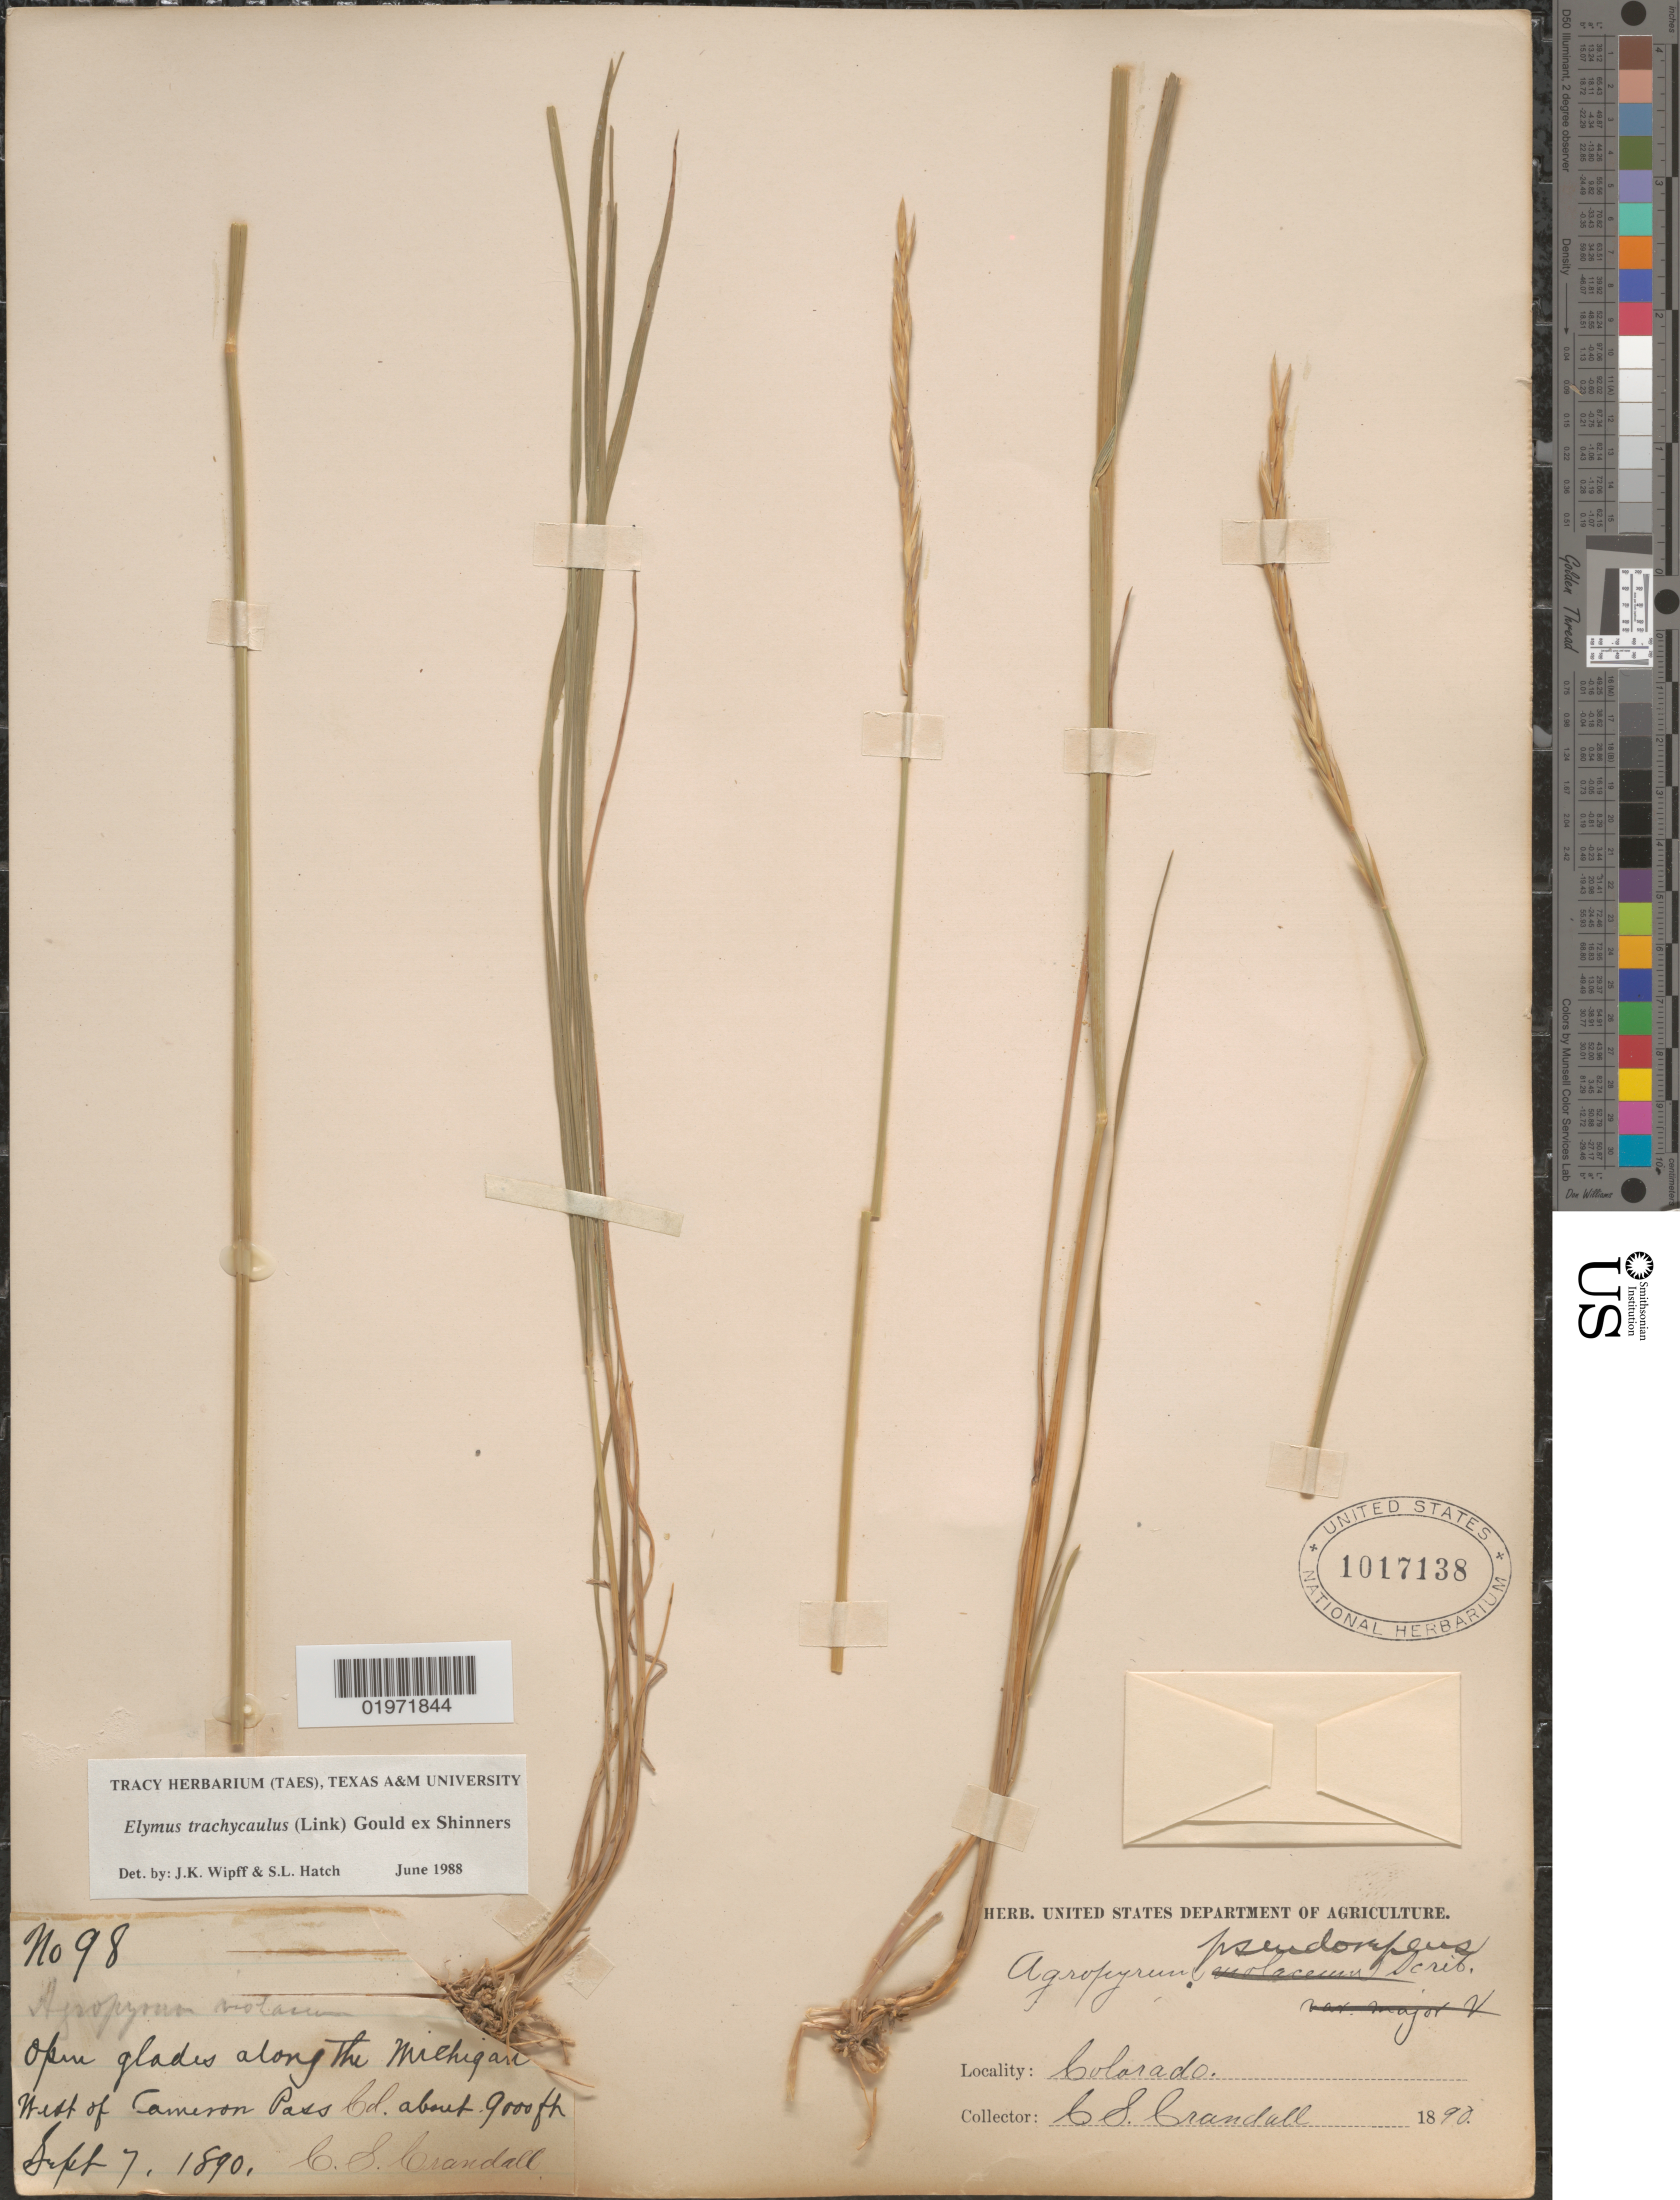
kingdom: Plantae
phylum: Tracheophyta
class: Liliopsida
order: Poales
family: Poaceae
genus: Elymus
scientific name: Elymus trachycaulus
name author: (Link) Gould ex Shinners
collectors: C. Crandall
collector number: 98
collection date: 1890-09-07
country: United States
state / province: Colorado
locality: Open glades along the Michigan. West of Cameron Pass.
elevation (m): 2743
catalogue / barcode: US 1017138